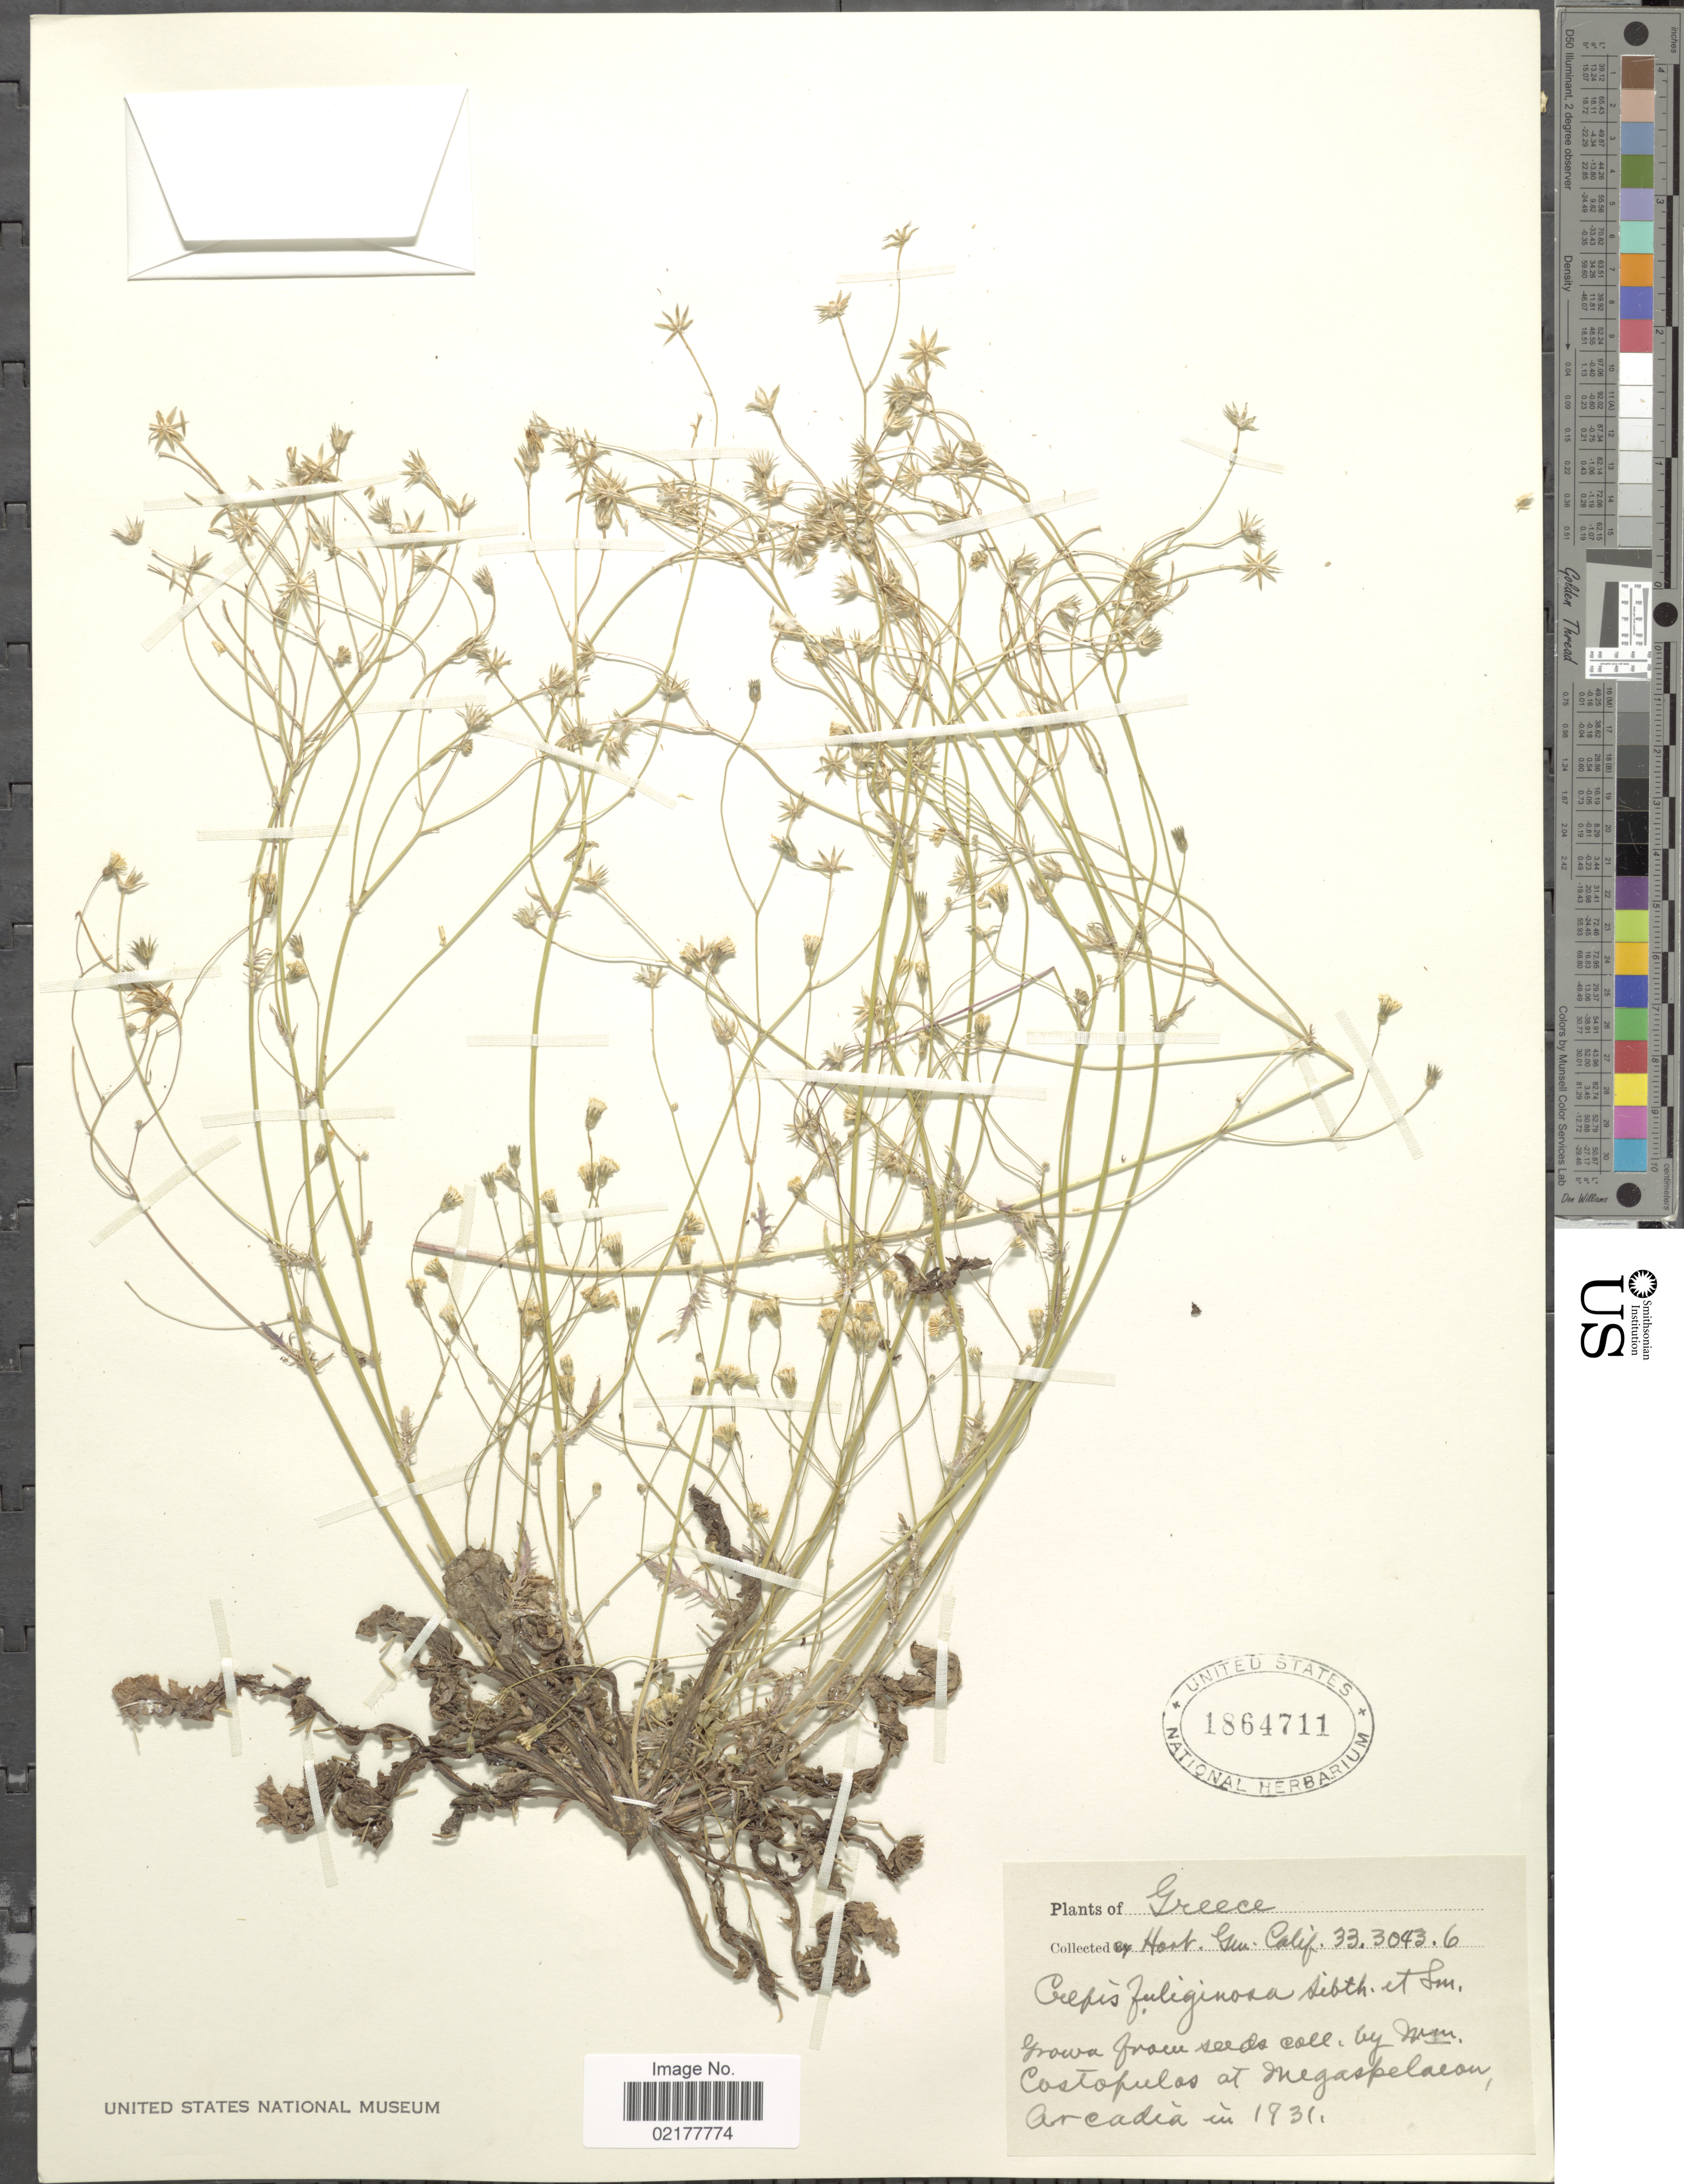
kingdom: Plantae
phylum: Tracheophyta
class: Magnoliopsida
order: Asterales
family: Asteraceae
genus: Crepis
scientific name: Crepis fuliginosa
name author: Sm.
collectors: Hort. Gen. Calif.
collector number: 3330436?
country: Greece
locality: Greece [unsure placement]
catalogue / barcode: US 1864711